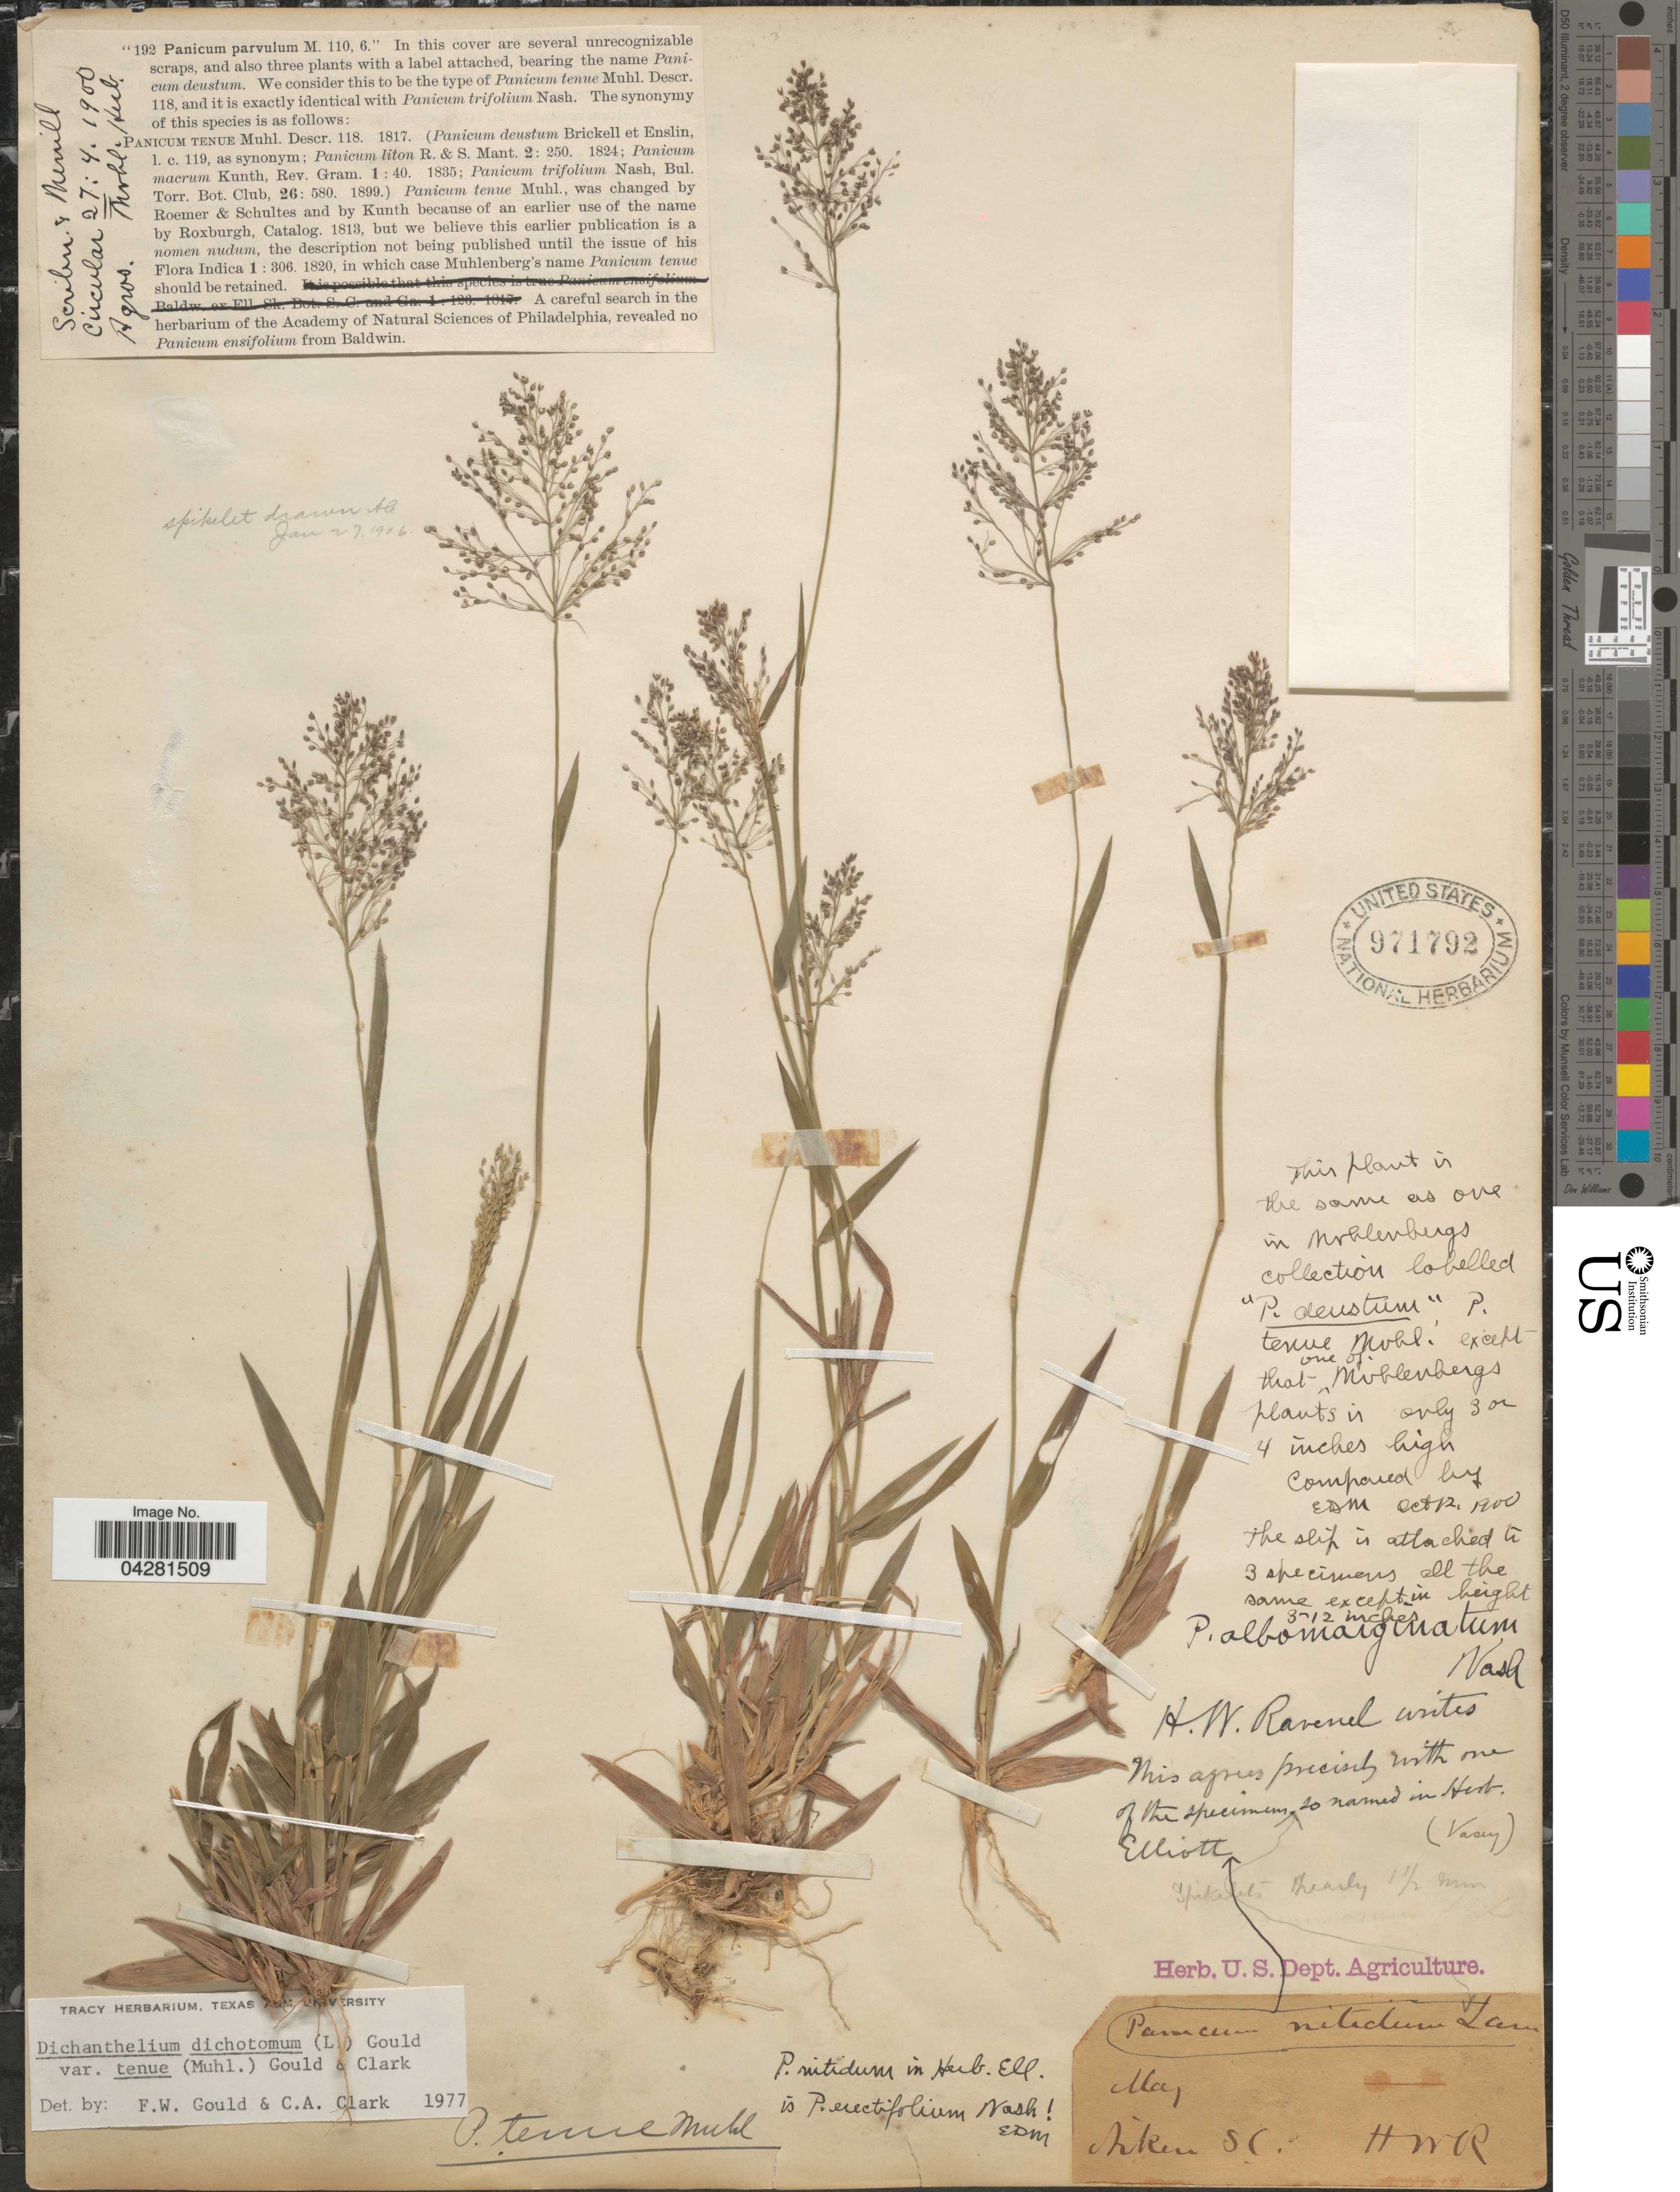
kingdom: Plantae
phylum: Tracheophyta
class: Liliopsida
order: Poales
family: Poaceae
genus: Dichanthelium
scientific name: Dichanthelium dichotomum var. unciphyllum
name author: (Trin.) Davidse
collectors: H. Ravenel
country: United States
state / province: South Carolina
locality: Aiken.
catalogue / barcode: US 971792